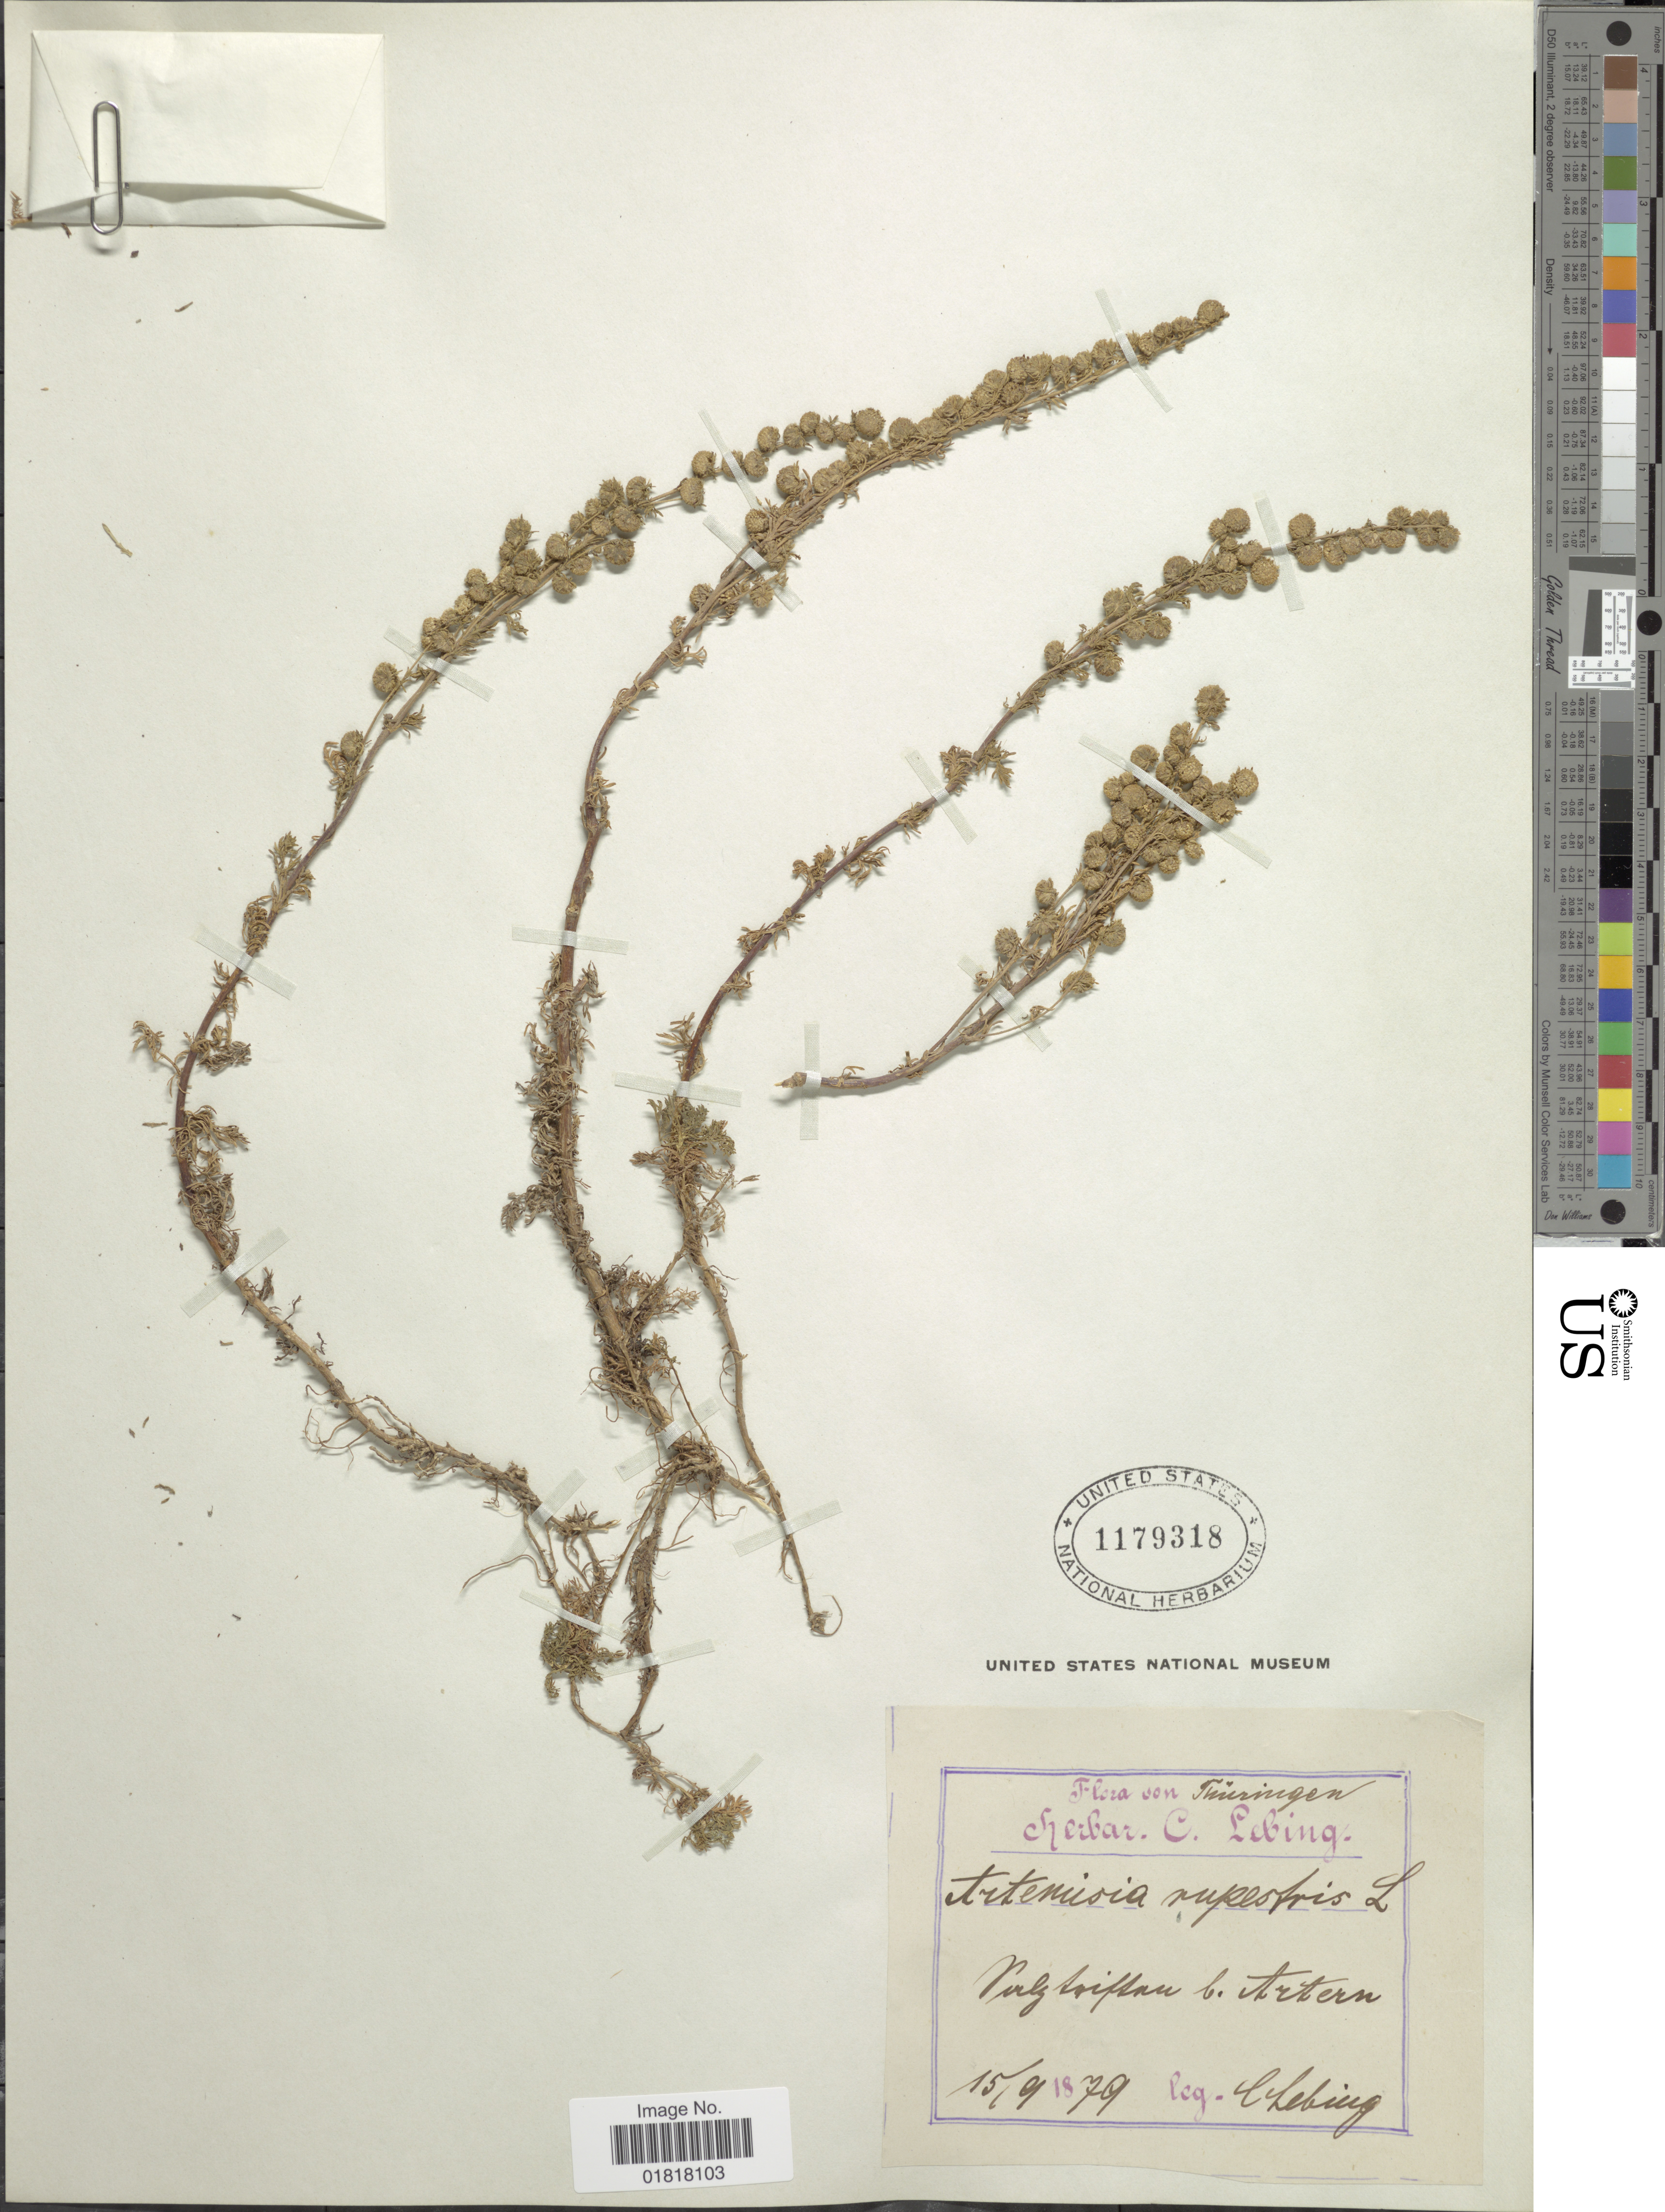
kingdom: Plantae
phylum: Tracheophyta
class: Magnoliopsida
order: Asterales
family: Asteraceae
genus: Artemisia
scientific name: Artemisia rupestris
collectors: C. Lebing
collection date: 1879-09-15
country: Germany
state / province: Thuringia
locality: Purgtoifsan b. Artern [interpreted]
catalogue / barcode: US 1179318